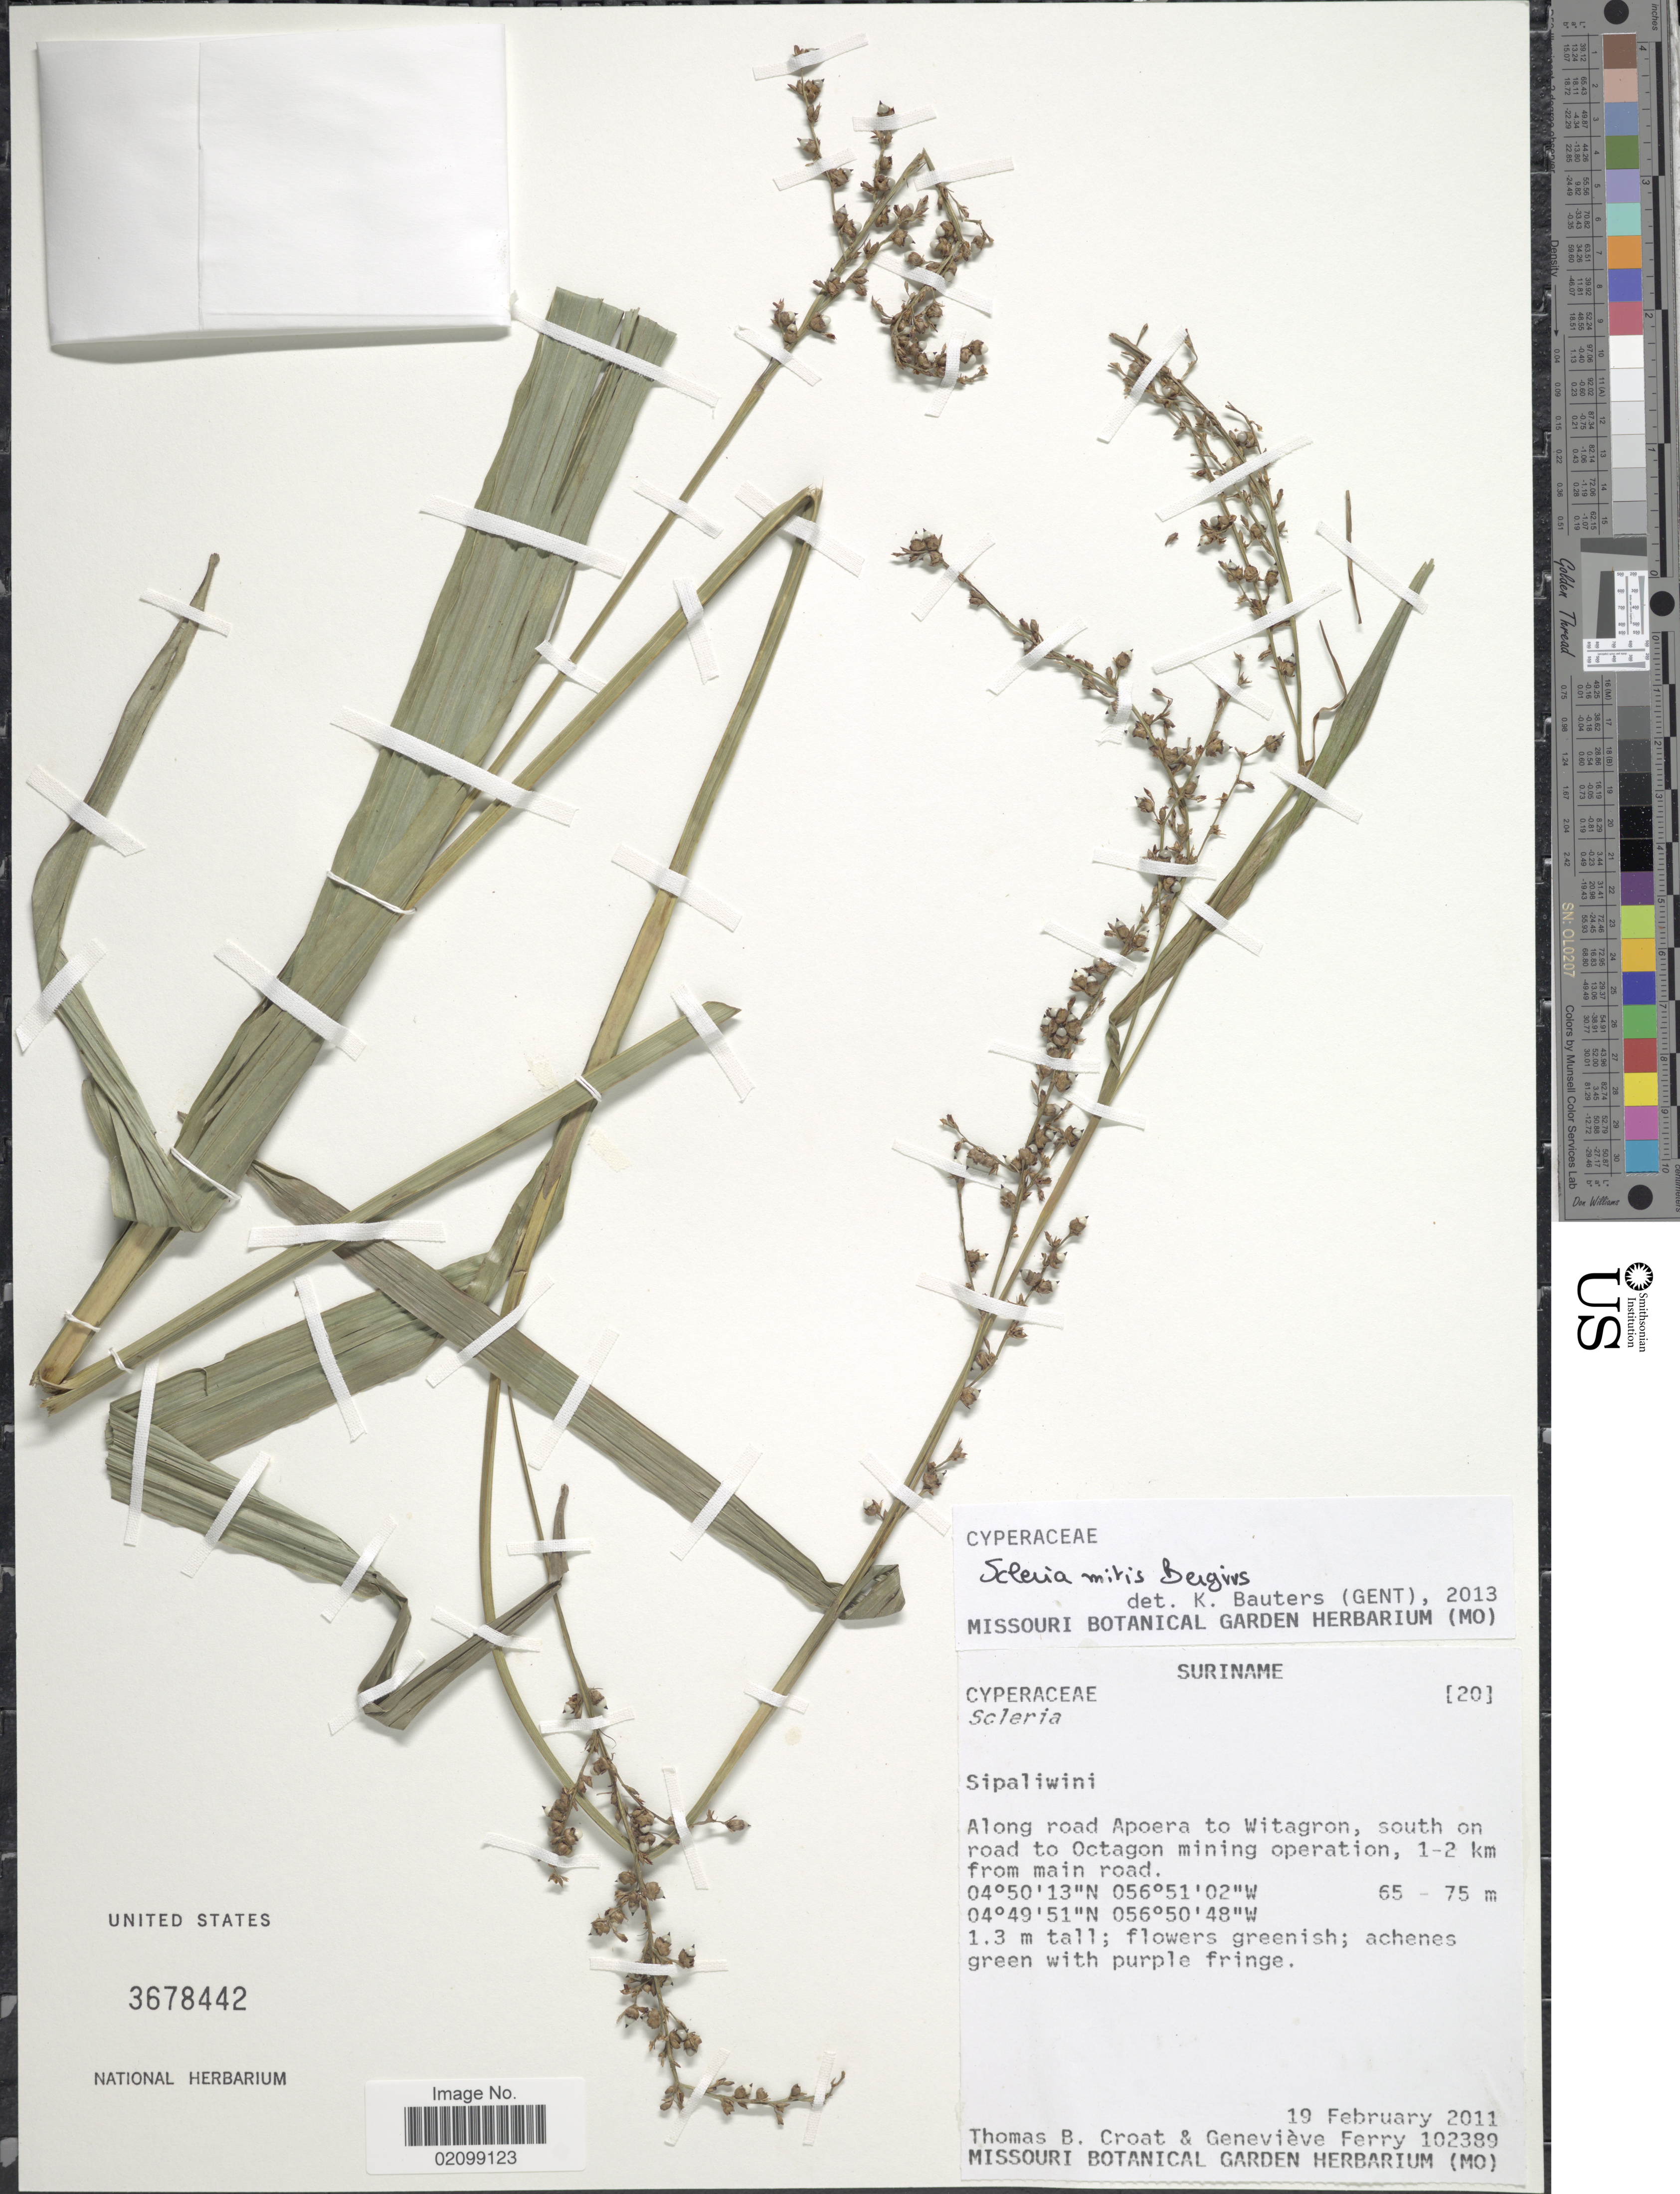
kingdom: Plantae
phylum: Tracheophyta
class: Liliopsida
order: Poales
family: Cyperaceae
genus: Scleria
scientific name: Scleria mitis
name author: P.J. Bergius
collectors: T. B. Croat & G. Ferry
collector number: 102389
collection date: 2011-02-19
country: Suriname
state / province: Sipaliwini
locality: Sipaliwini, Along road Apoera to Witagron, south on road to Octagon mining operation.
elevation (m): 65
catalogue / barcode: US 3678442